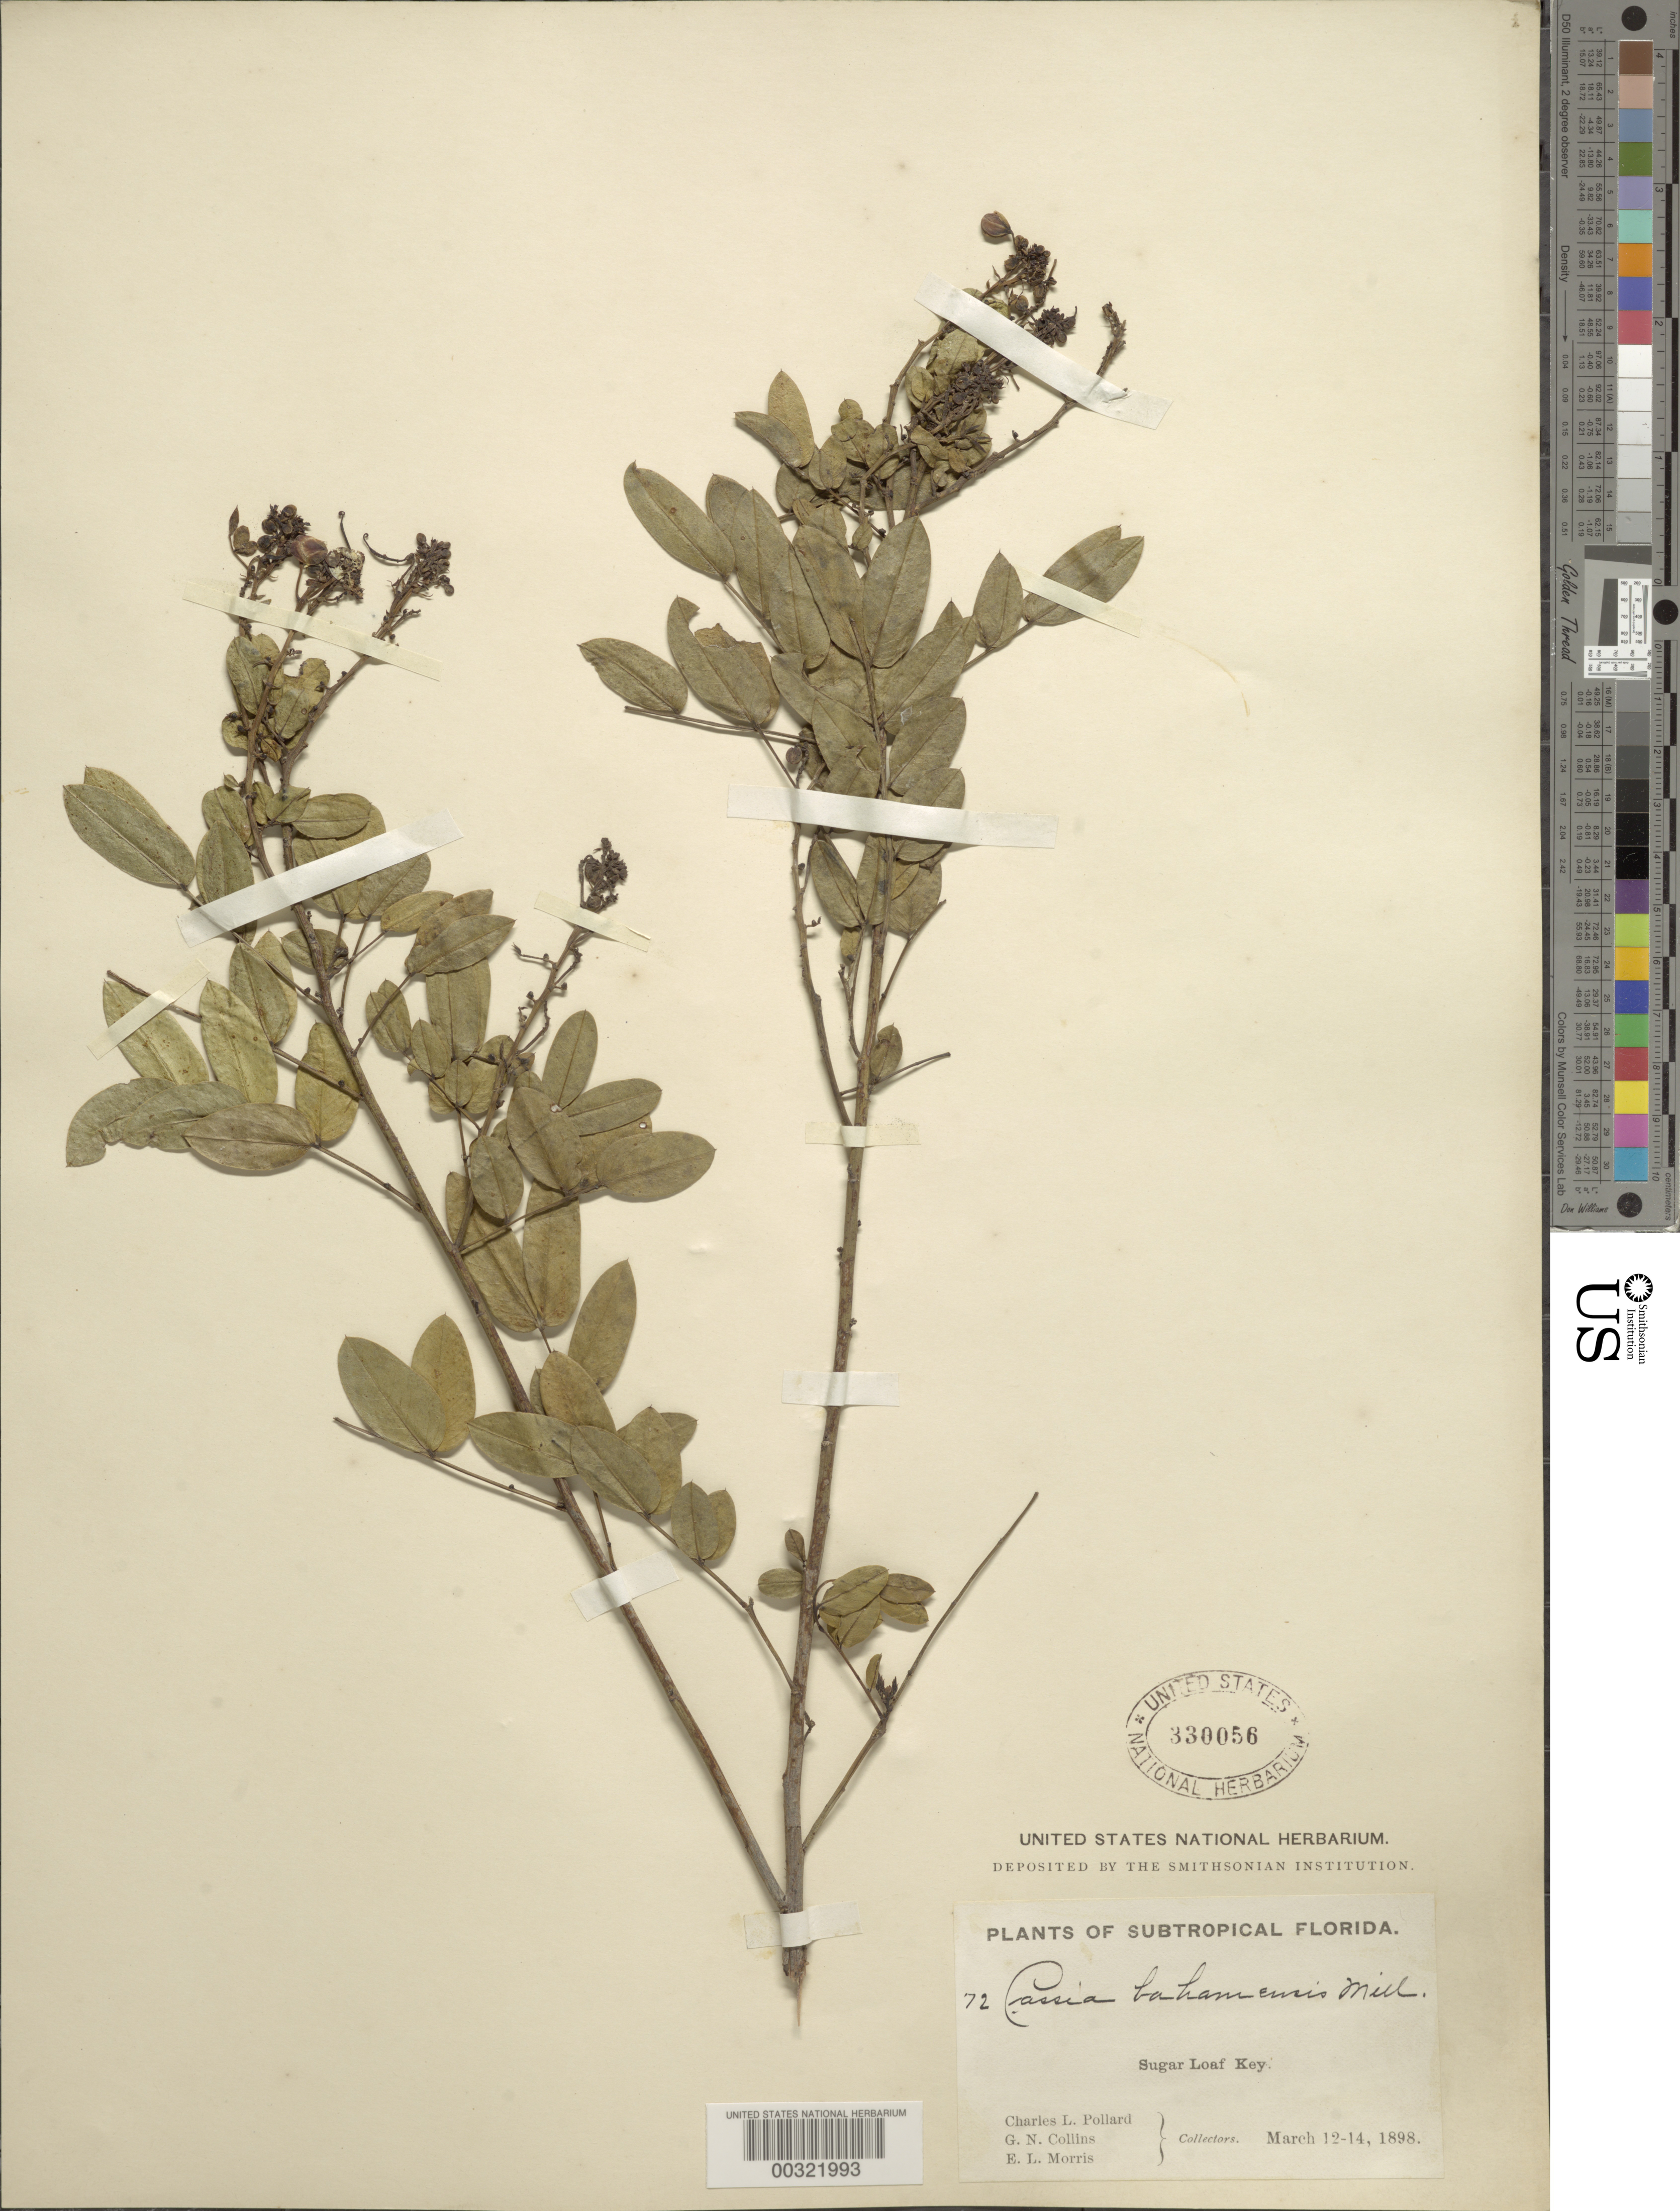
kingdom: Plantae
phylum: Tracheophyta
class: Magnoliopsida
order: Fabales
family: Fabaceae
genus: Senna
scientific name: Senna ligustrina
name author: (L.) H.S. Irwin & Barneby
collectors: C. L. Pollard, G. Collins & E. L. Morris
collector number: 72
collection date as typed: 12 Mar 1898 to 14 Mar 1898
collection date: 1898-03-12/1898-03-14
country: United States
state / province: Florida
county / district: Monroe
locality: Sugar loaf key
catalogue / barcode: US 330056